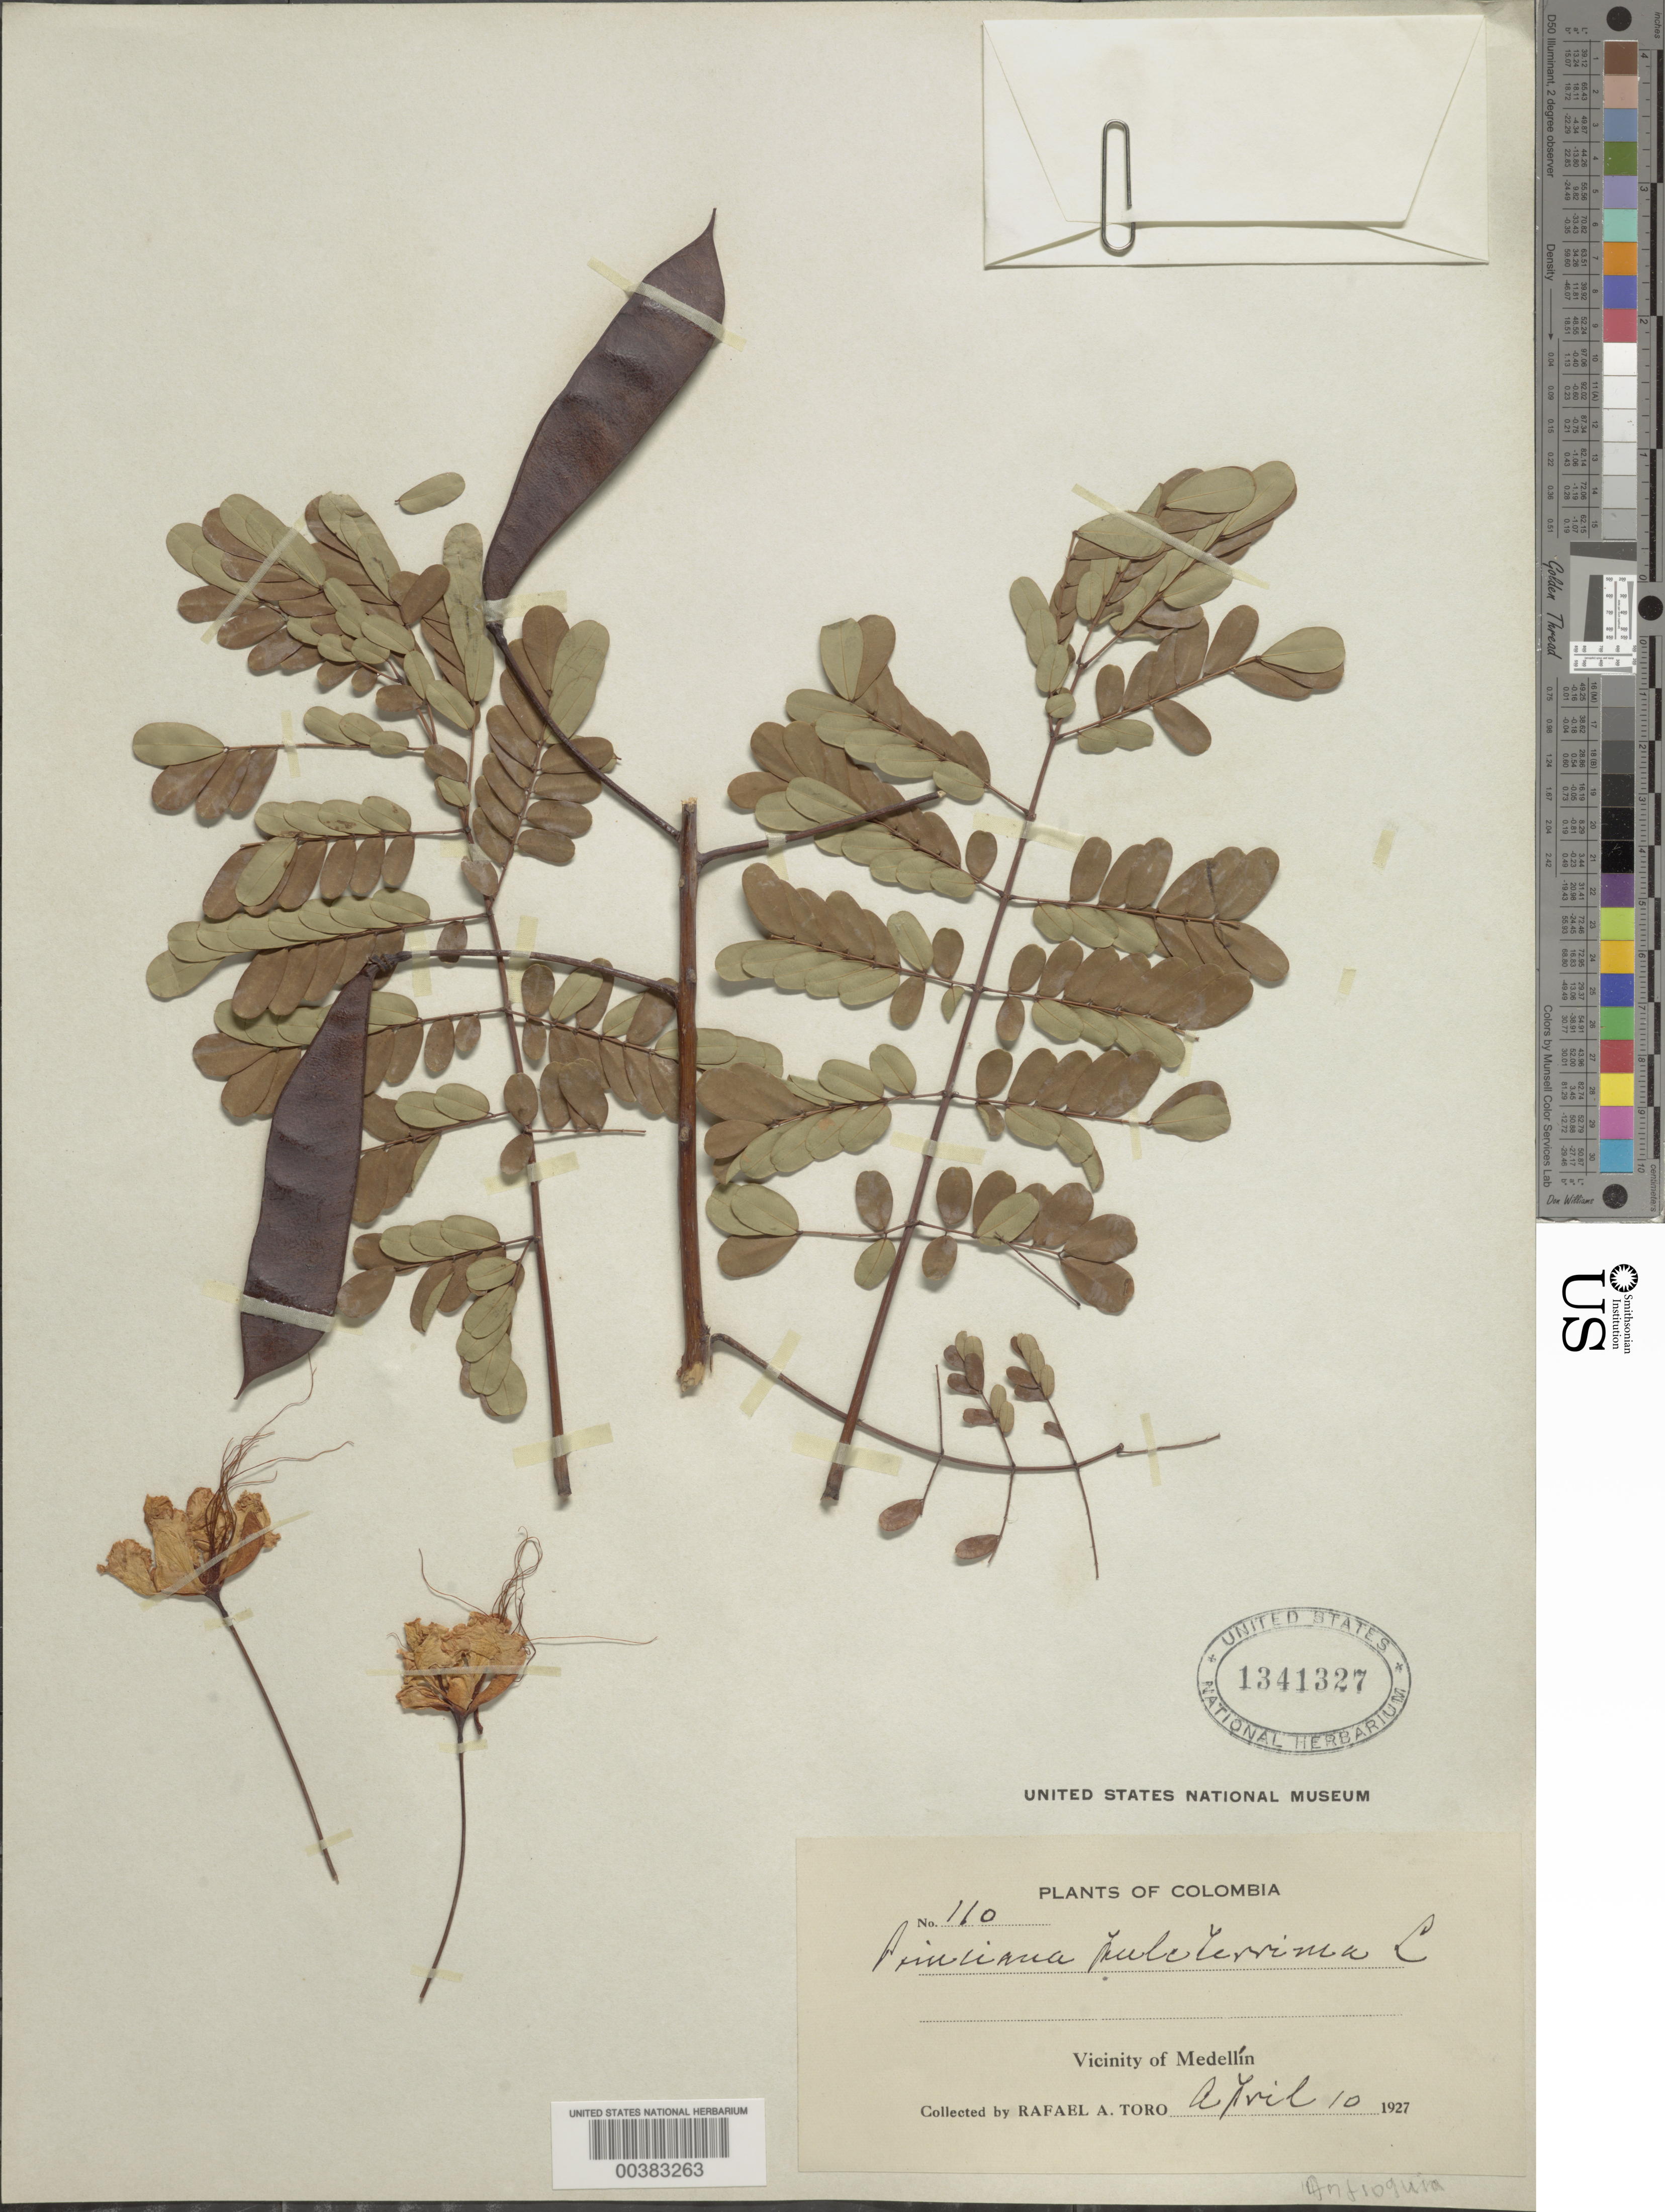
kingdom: Plantae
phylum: Tracheophyta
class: Magnoliopsida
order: Fabales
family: Fabaceae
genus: Caesalpinia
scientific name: Caesalpinia pulcherrima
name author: (L.) Sw.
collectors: R. A. Toro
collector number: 110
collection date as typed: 10 Apr 1927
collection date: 1927-04-10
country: Colombia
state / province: Antioquia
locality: Medellin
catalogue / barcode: US 1341327